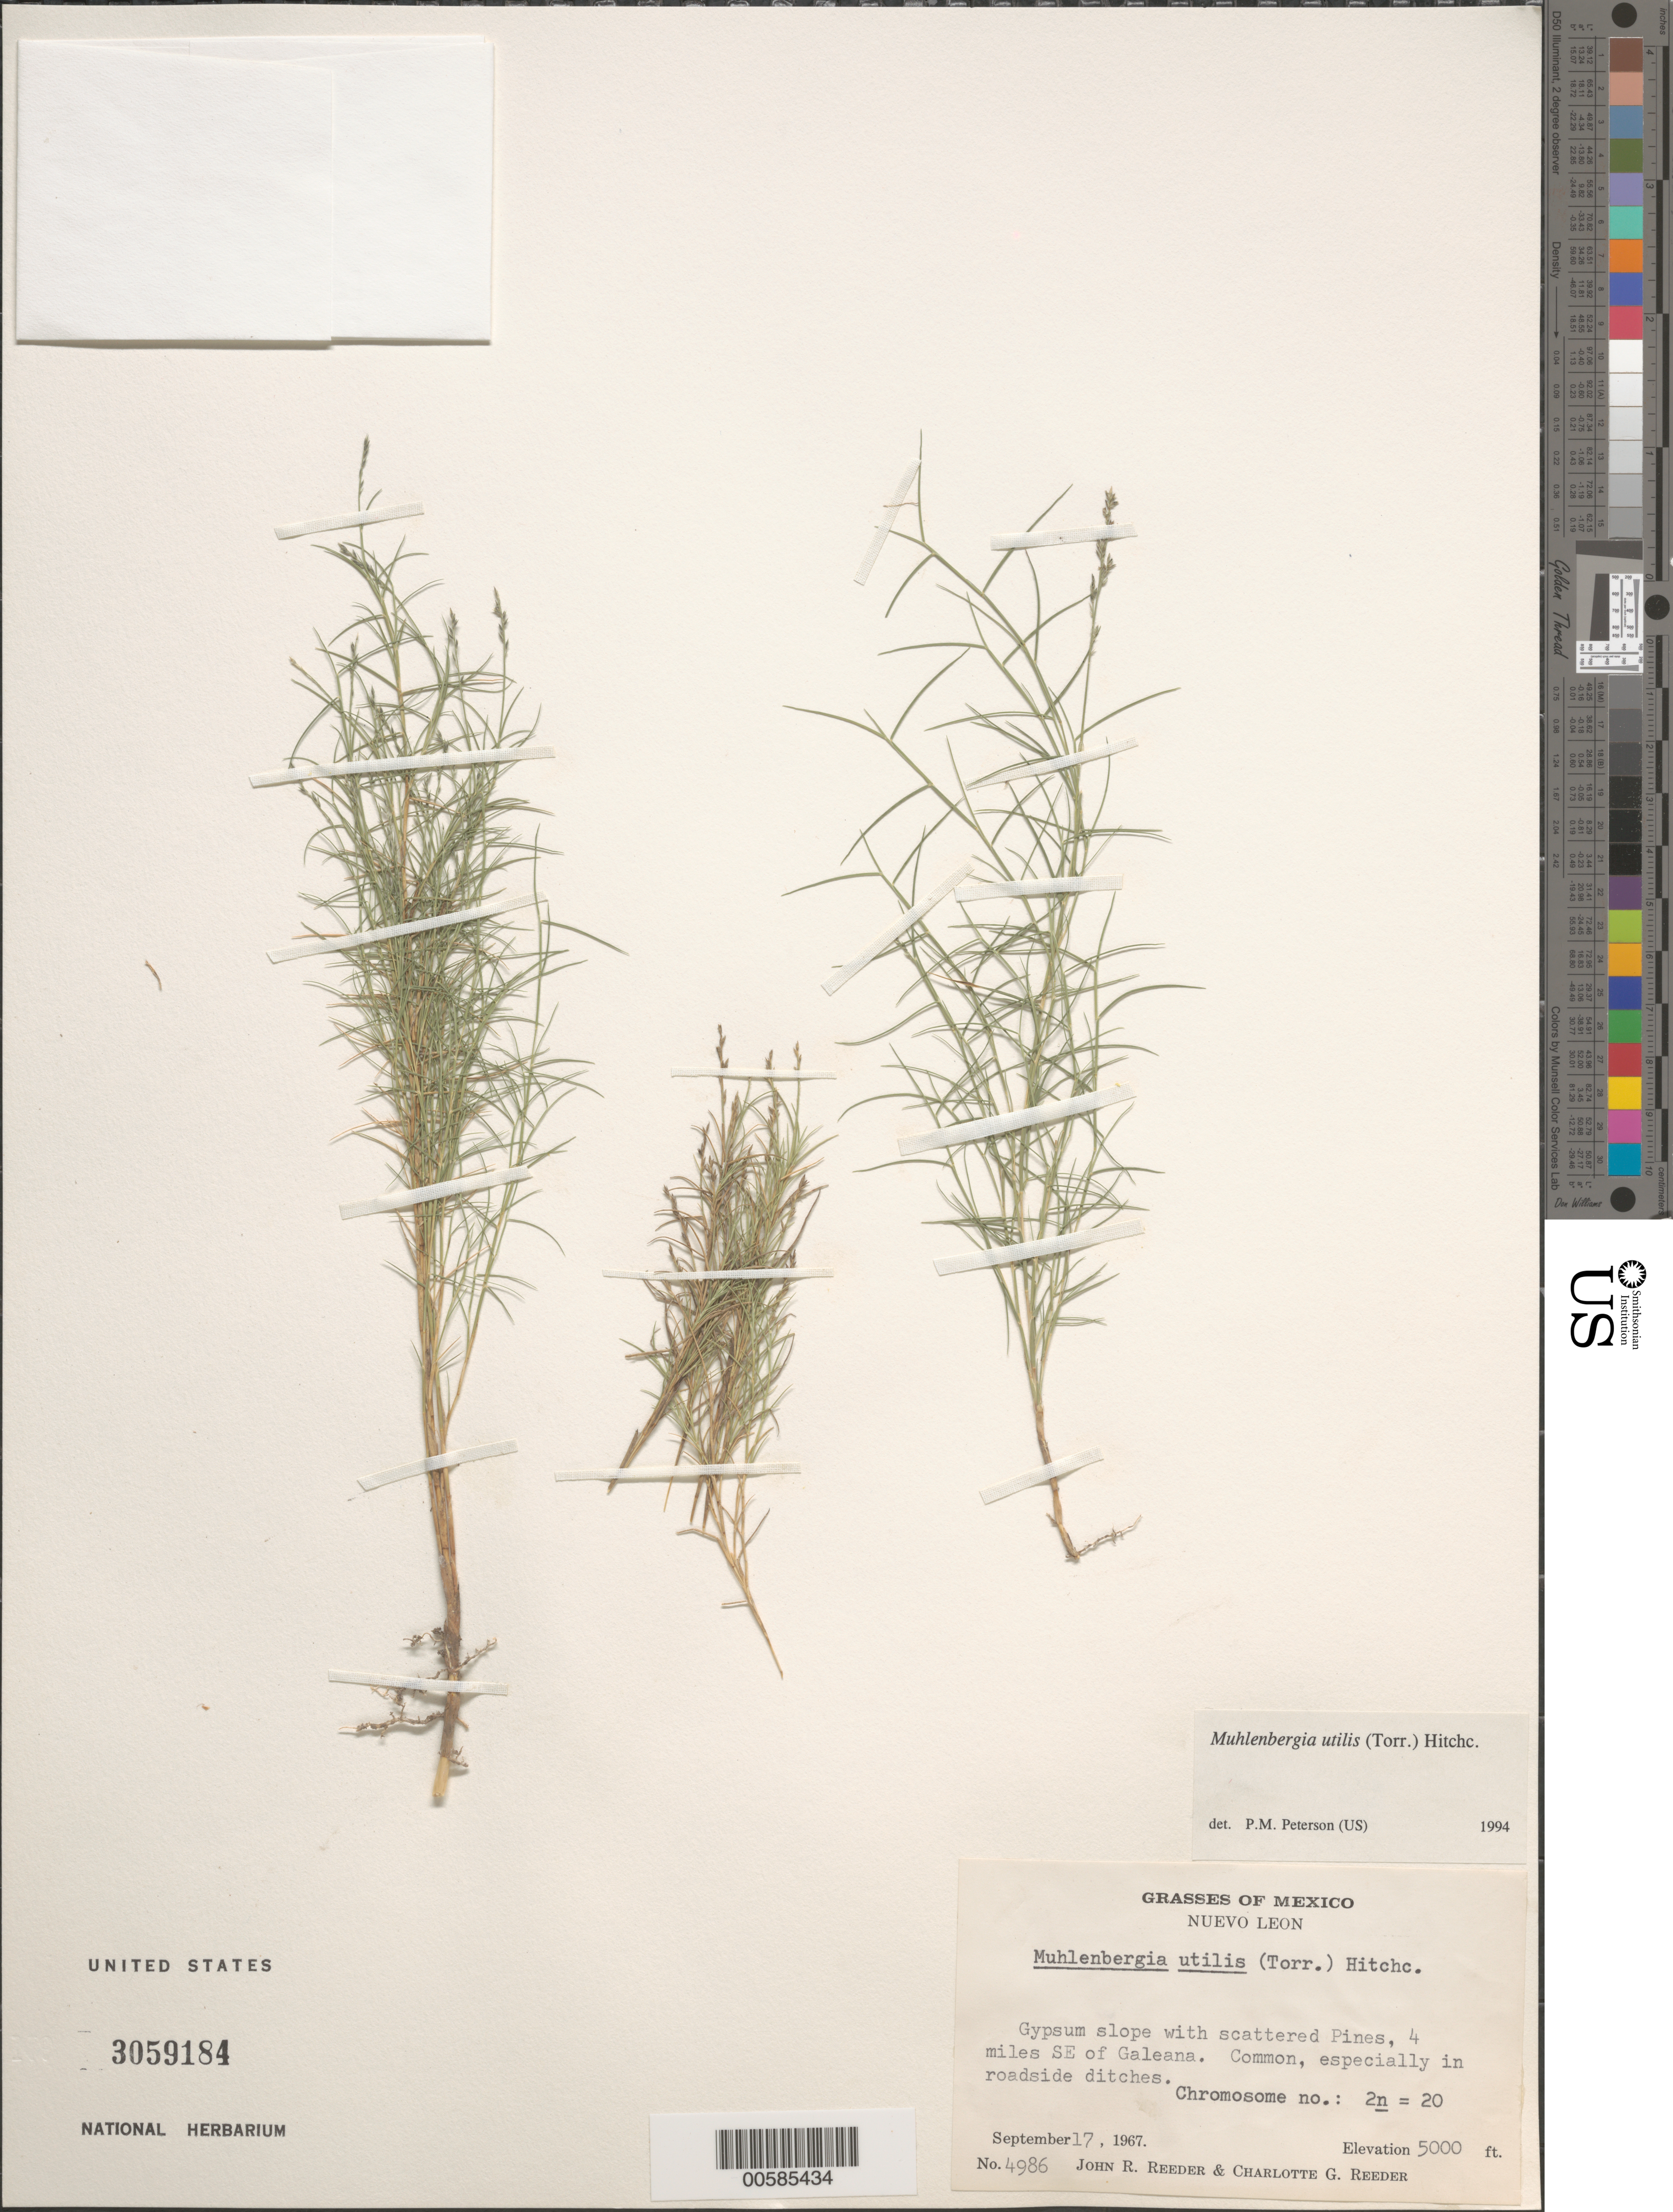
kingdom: Plantae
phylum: Tracheophyta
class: Liliopsida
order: Poales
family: Poaceae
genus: Muhlenbergia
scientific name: Muhlenbergia utilis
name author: (Torr.) Hitchc.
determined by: Peterson, Paul M., (BOT), Smithsonian Institution - National Museum of Natural History (UNITED STATES)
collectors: J. R. Reeder & C. G. Reeder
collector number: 4986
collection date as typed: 17 Sep 1967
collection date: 1967-09-17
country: Mexico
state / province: Nuevo León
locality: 4 mi SE of Galeana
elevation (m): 1524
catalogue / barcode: US 3059184